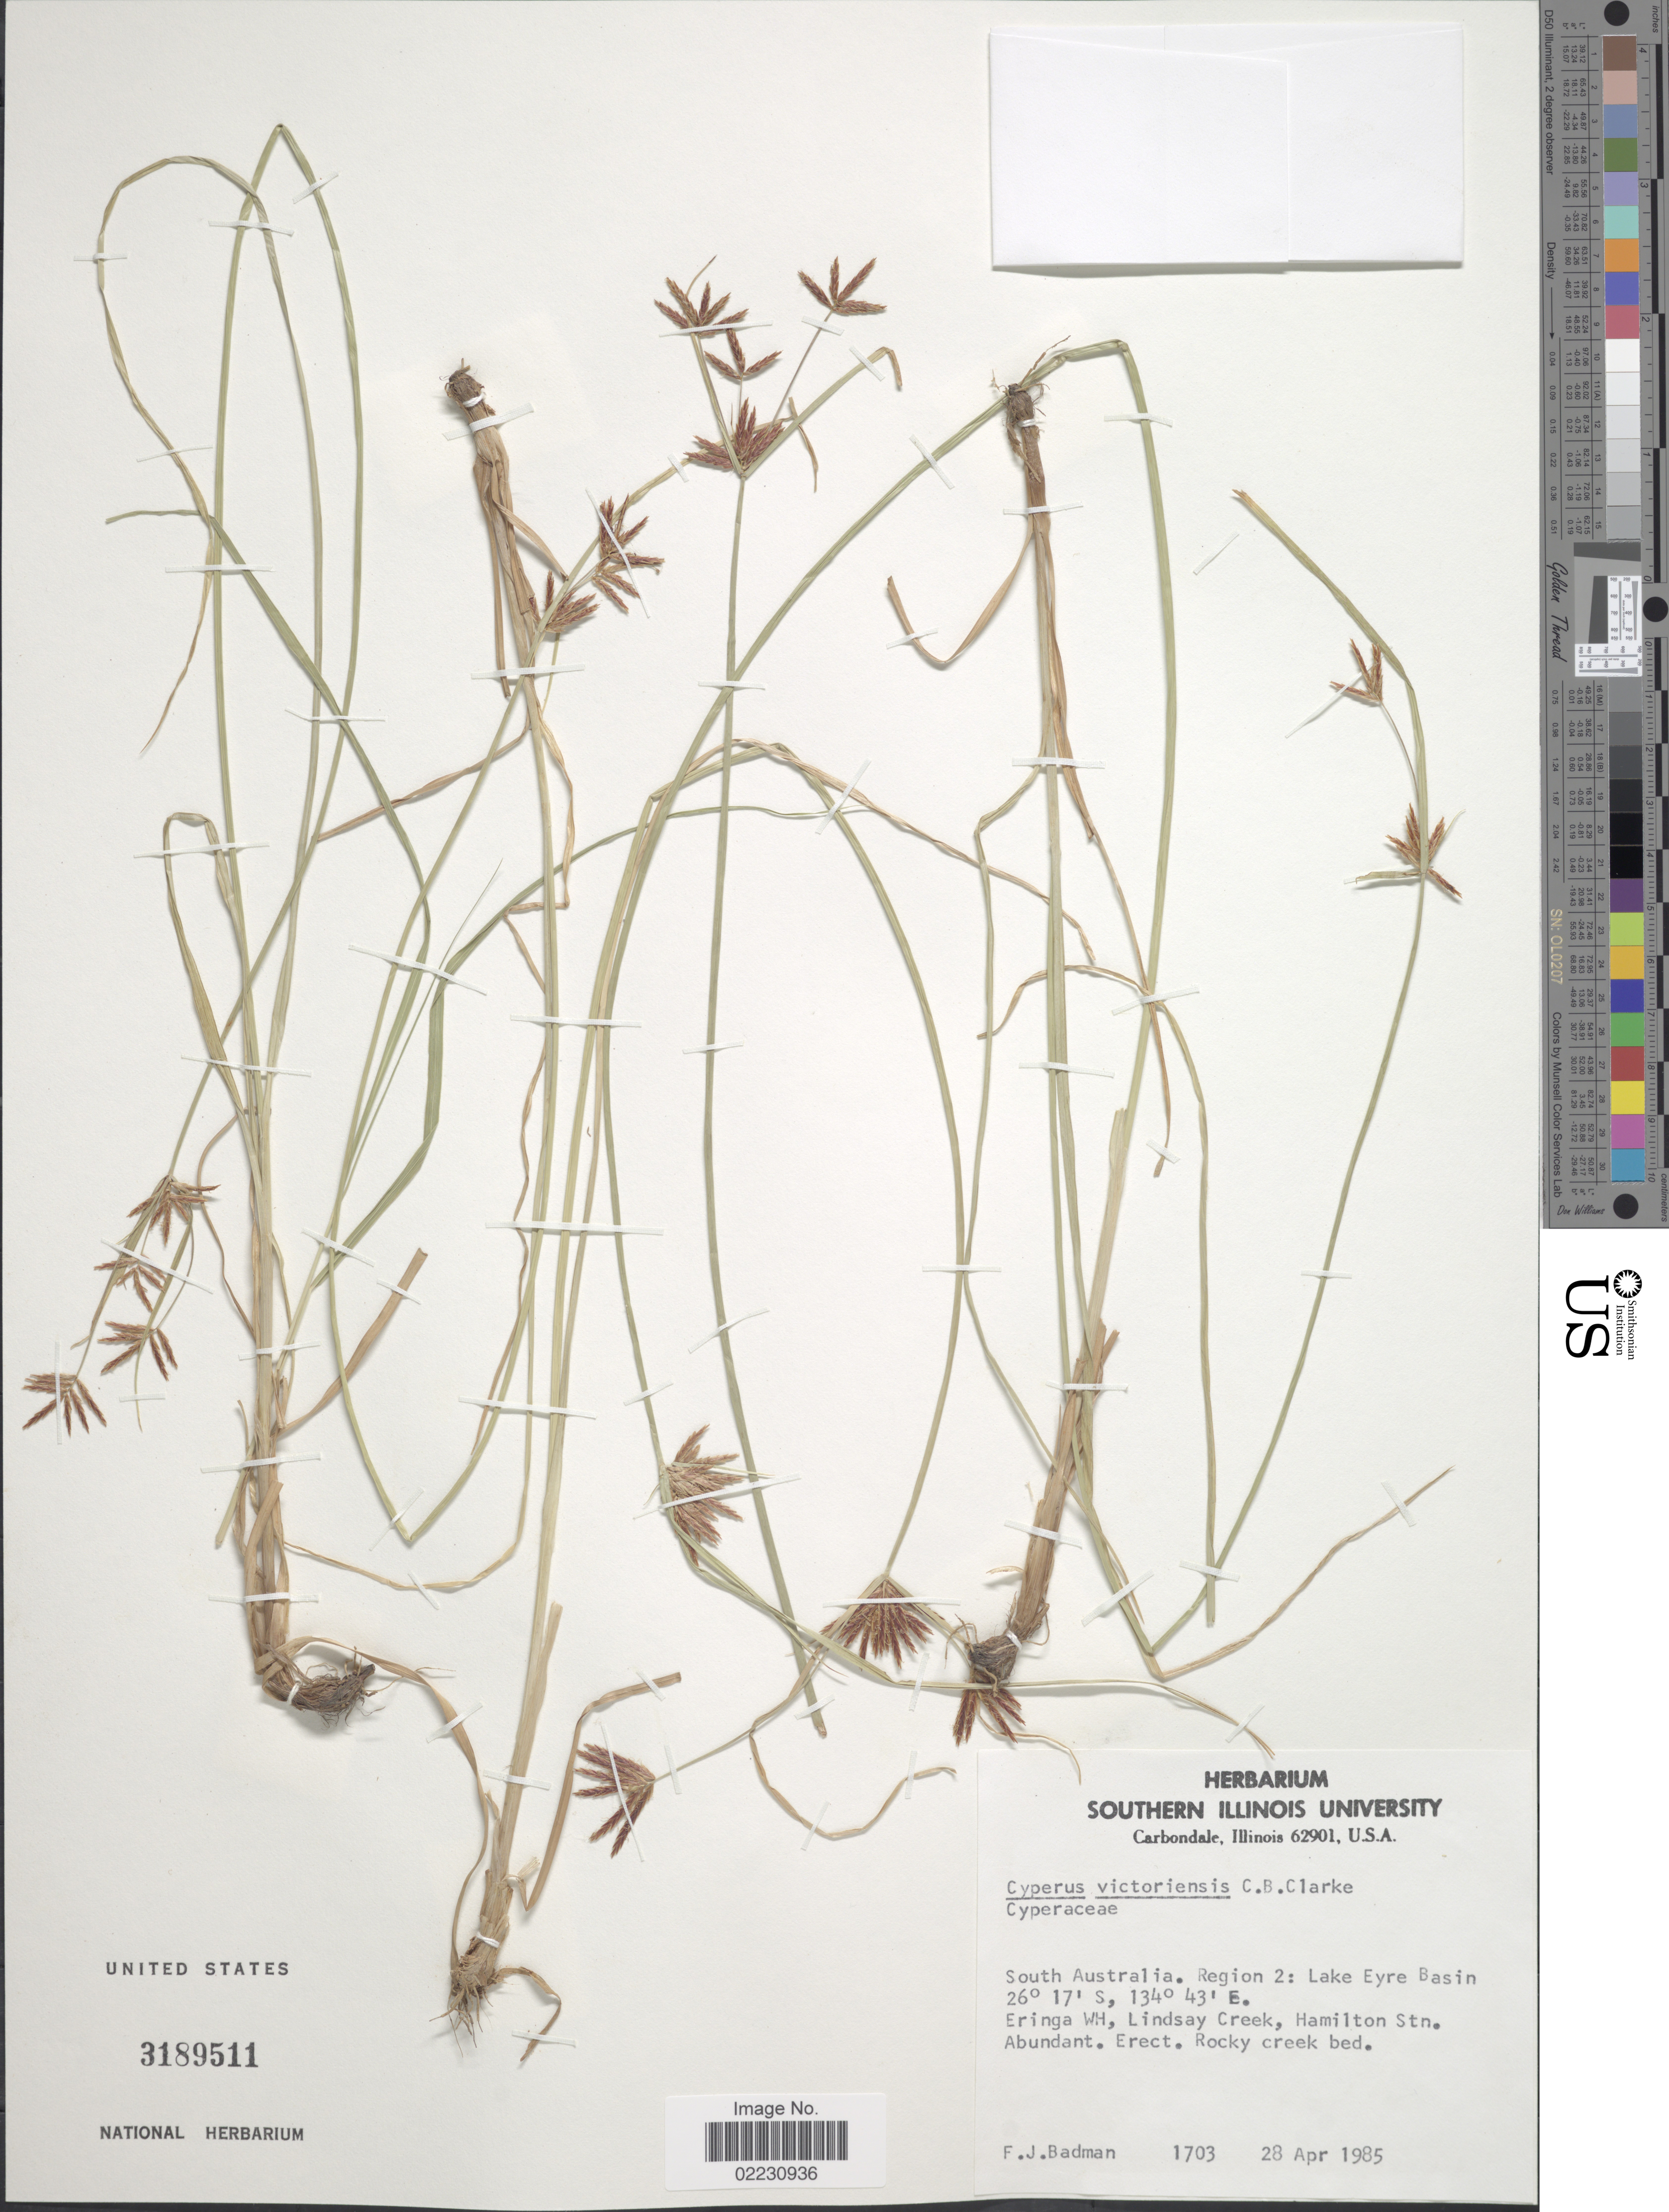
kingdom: Plantae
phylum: Tracheophyta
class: Liliopsida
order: Poales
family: Cyperaceae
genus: Cyperus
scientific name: Cyperus victoriensis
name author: C.B. Clarke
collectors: F. Badman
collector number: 1703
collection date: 1985-04-28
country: Australia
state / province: South Australia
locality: Region 2, Lake Eyre Basin, Eringa WH, Lindsay Creek, Hamilton Stn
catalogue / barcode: US 3189511